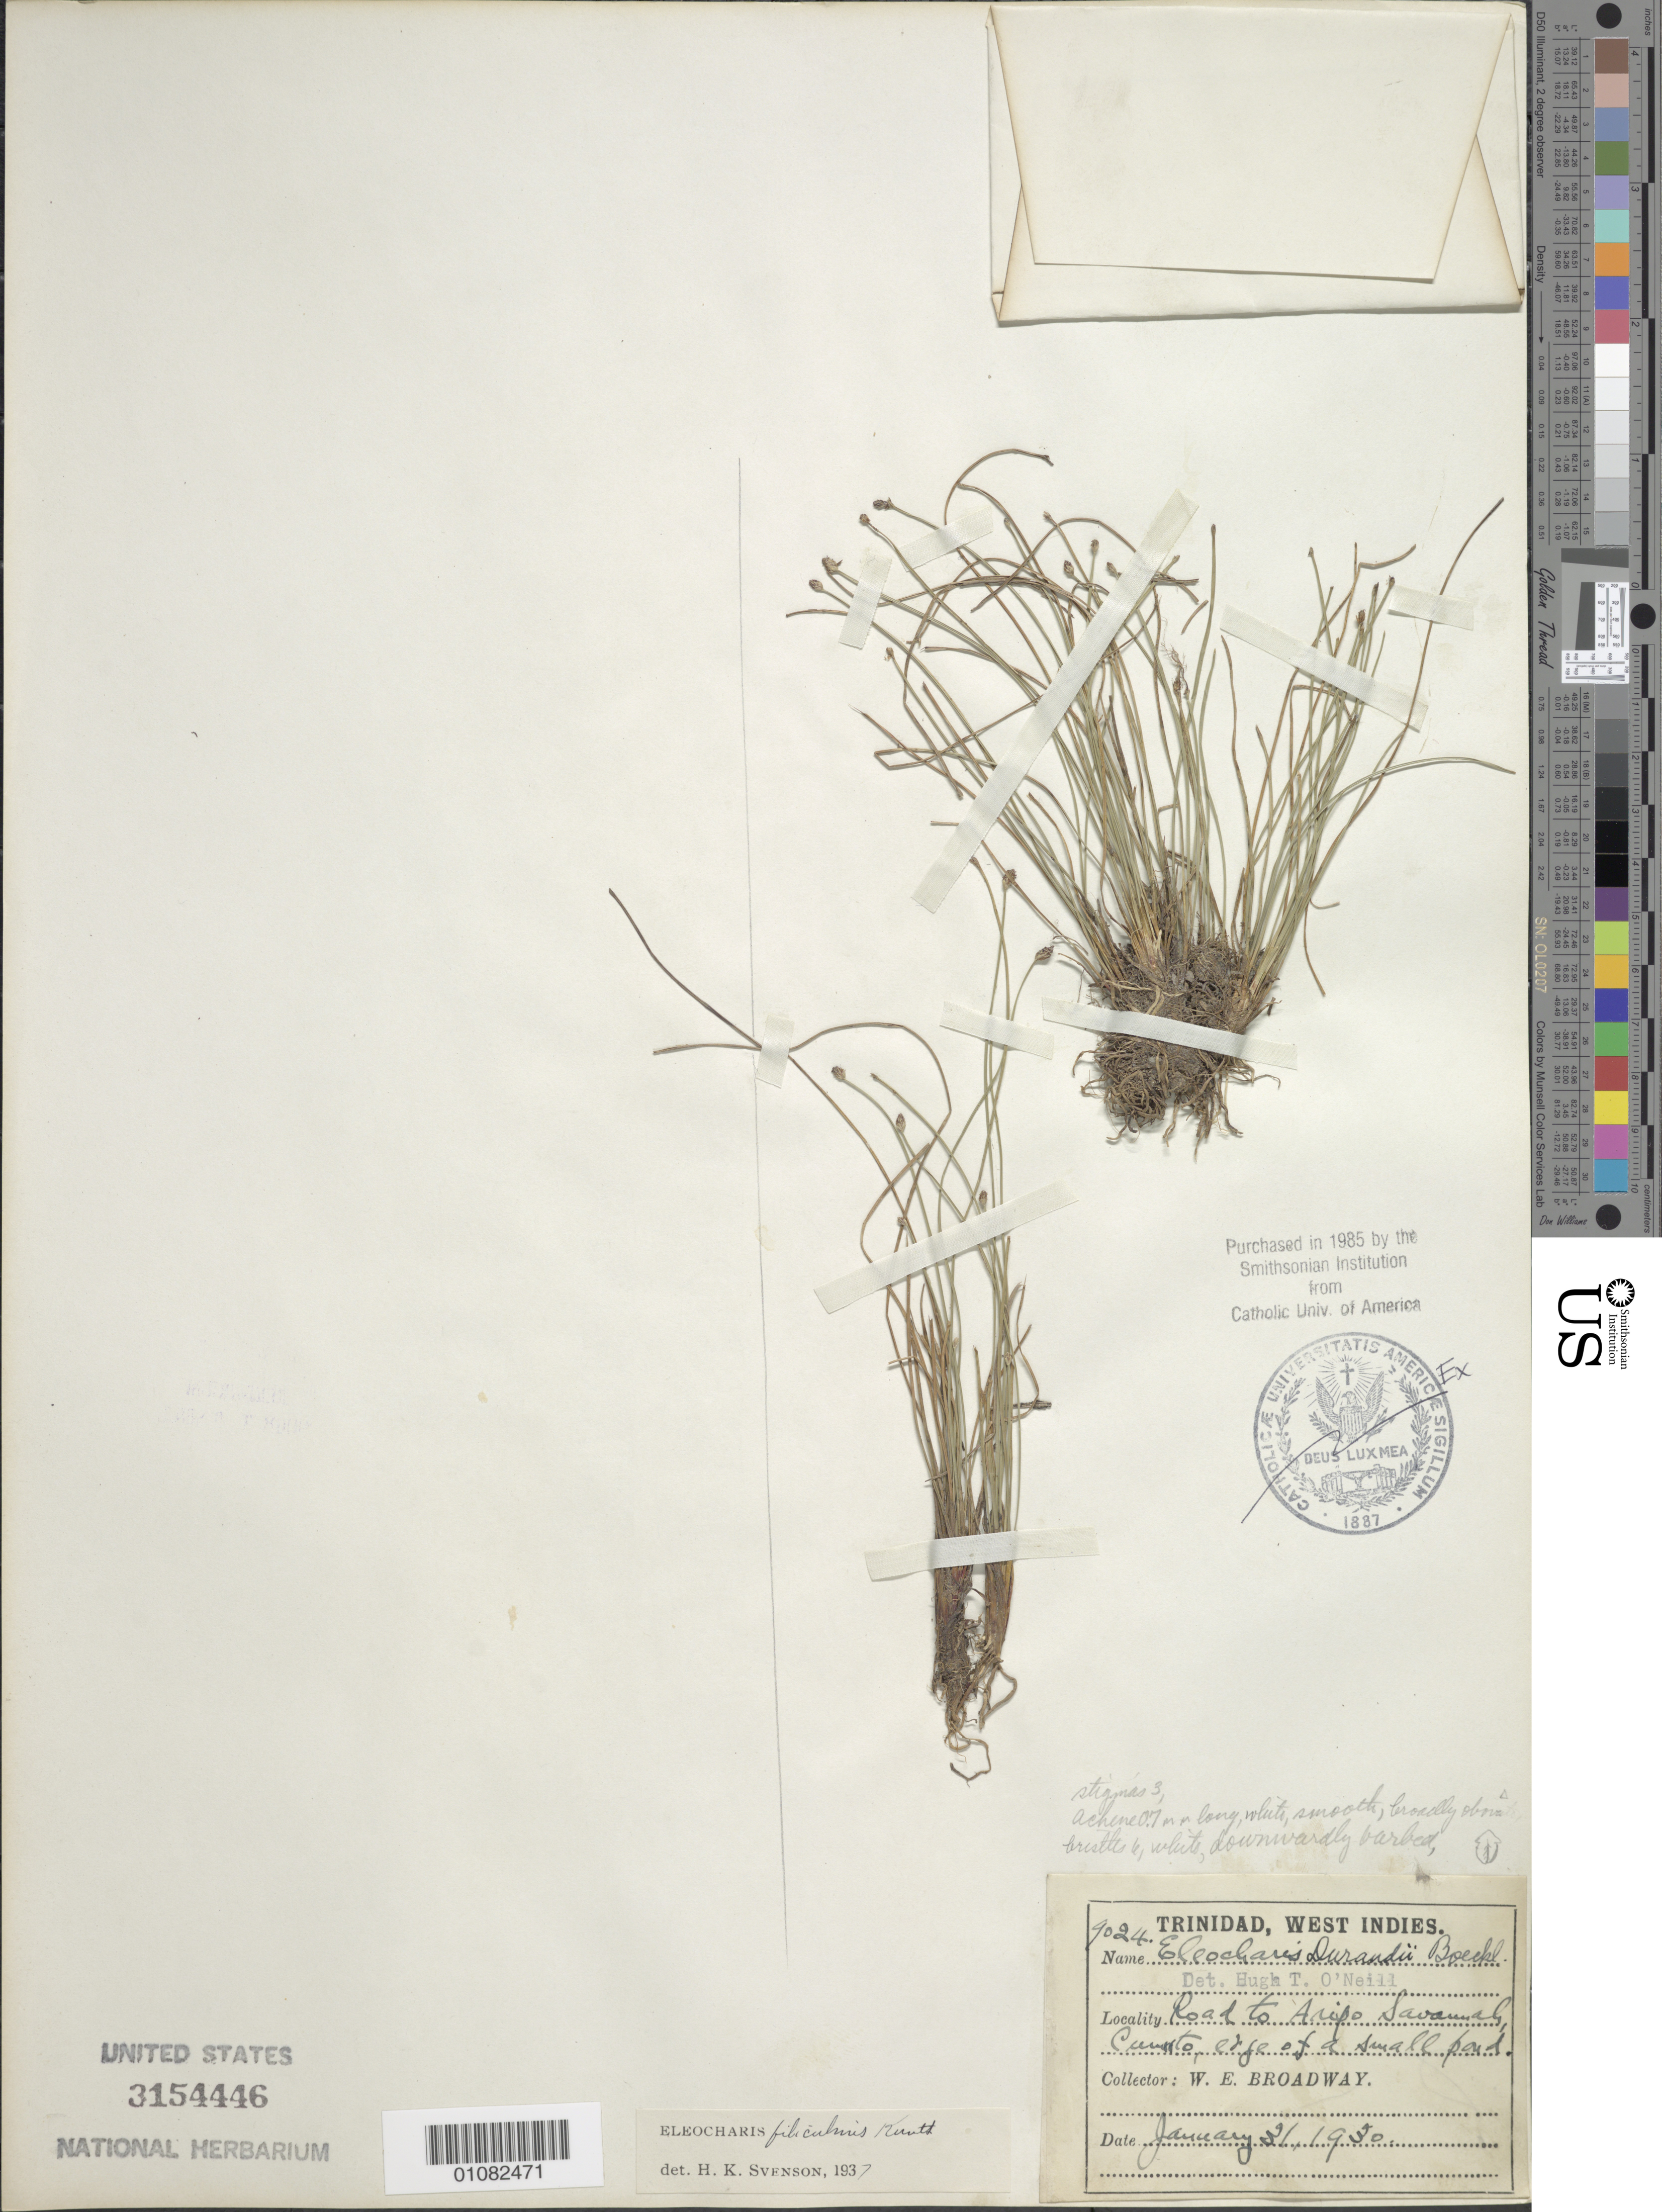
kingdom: Plantae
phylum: Tracheophyta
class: Liliopsida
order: Poales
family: Cyperaceae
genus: Eleocharis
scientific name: Eleocharis filiculmis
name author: Kunth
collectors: W. E. Broadway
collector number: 9024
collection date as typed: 31 Jan 1930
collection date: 1930-01-31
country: Trinidad and Tobago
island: Trinidad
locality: Road to Aripo Savannah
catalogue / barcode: US 3154446